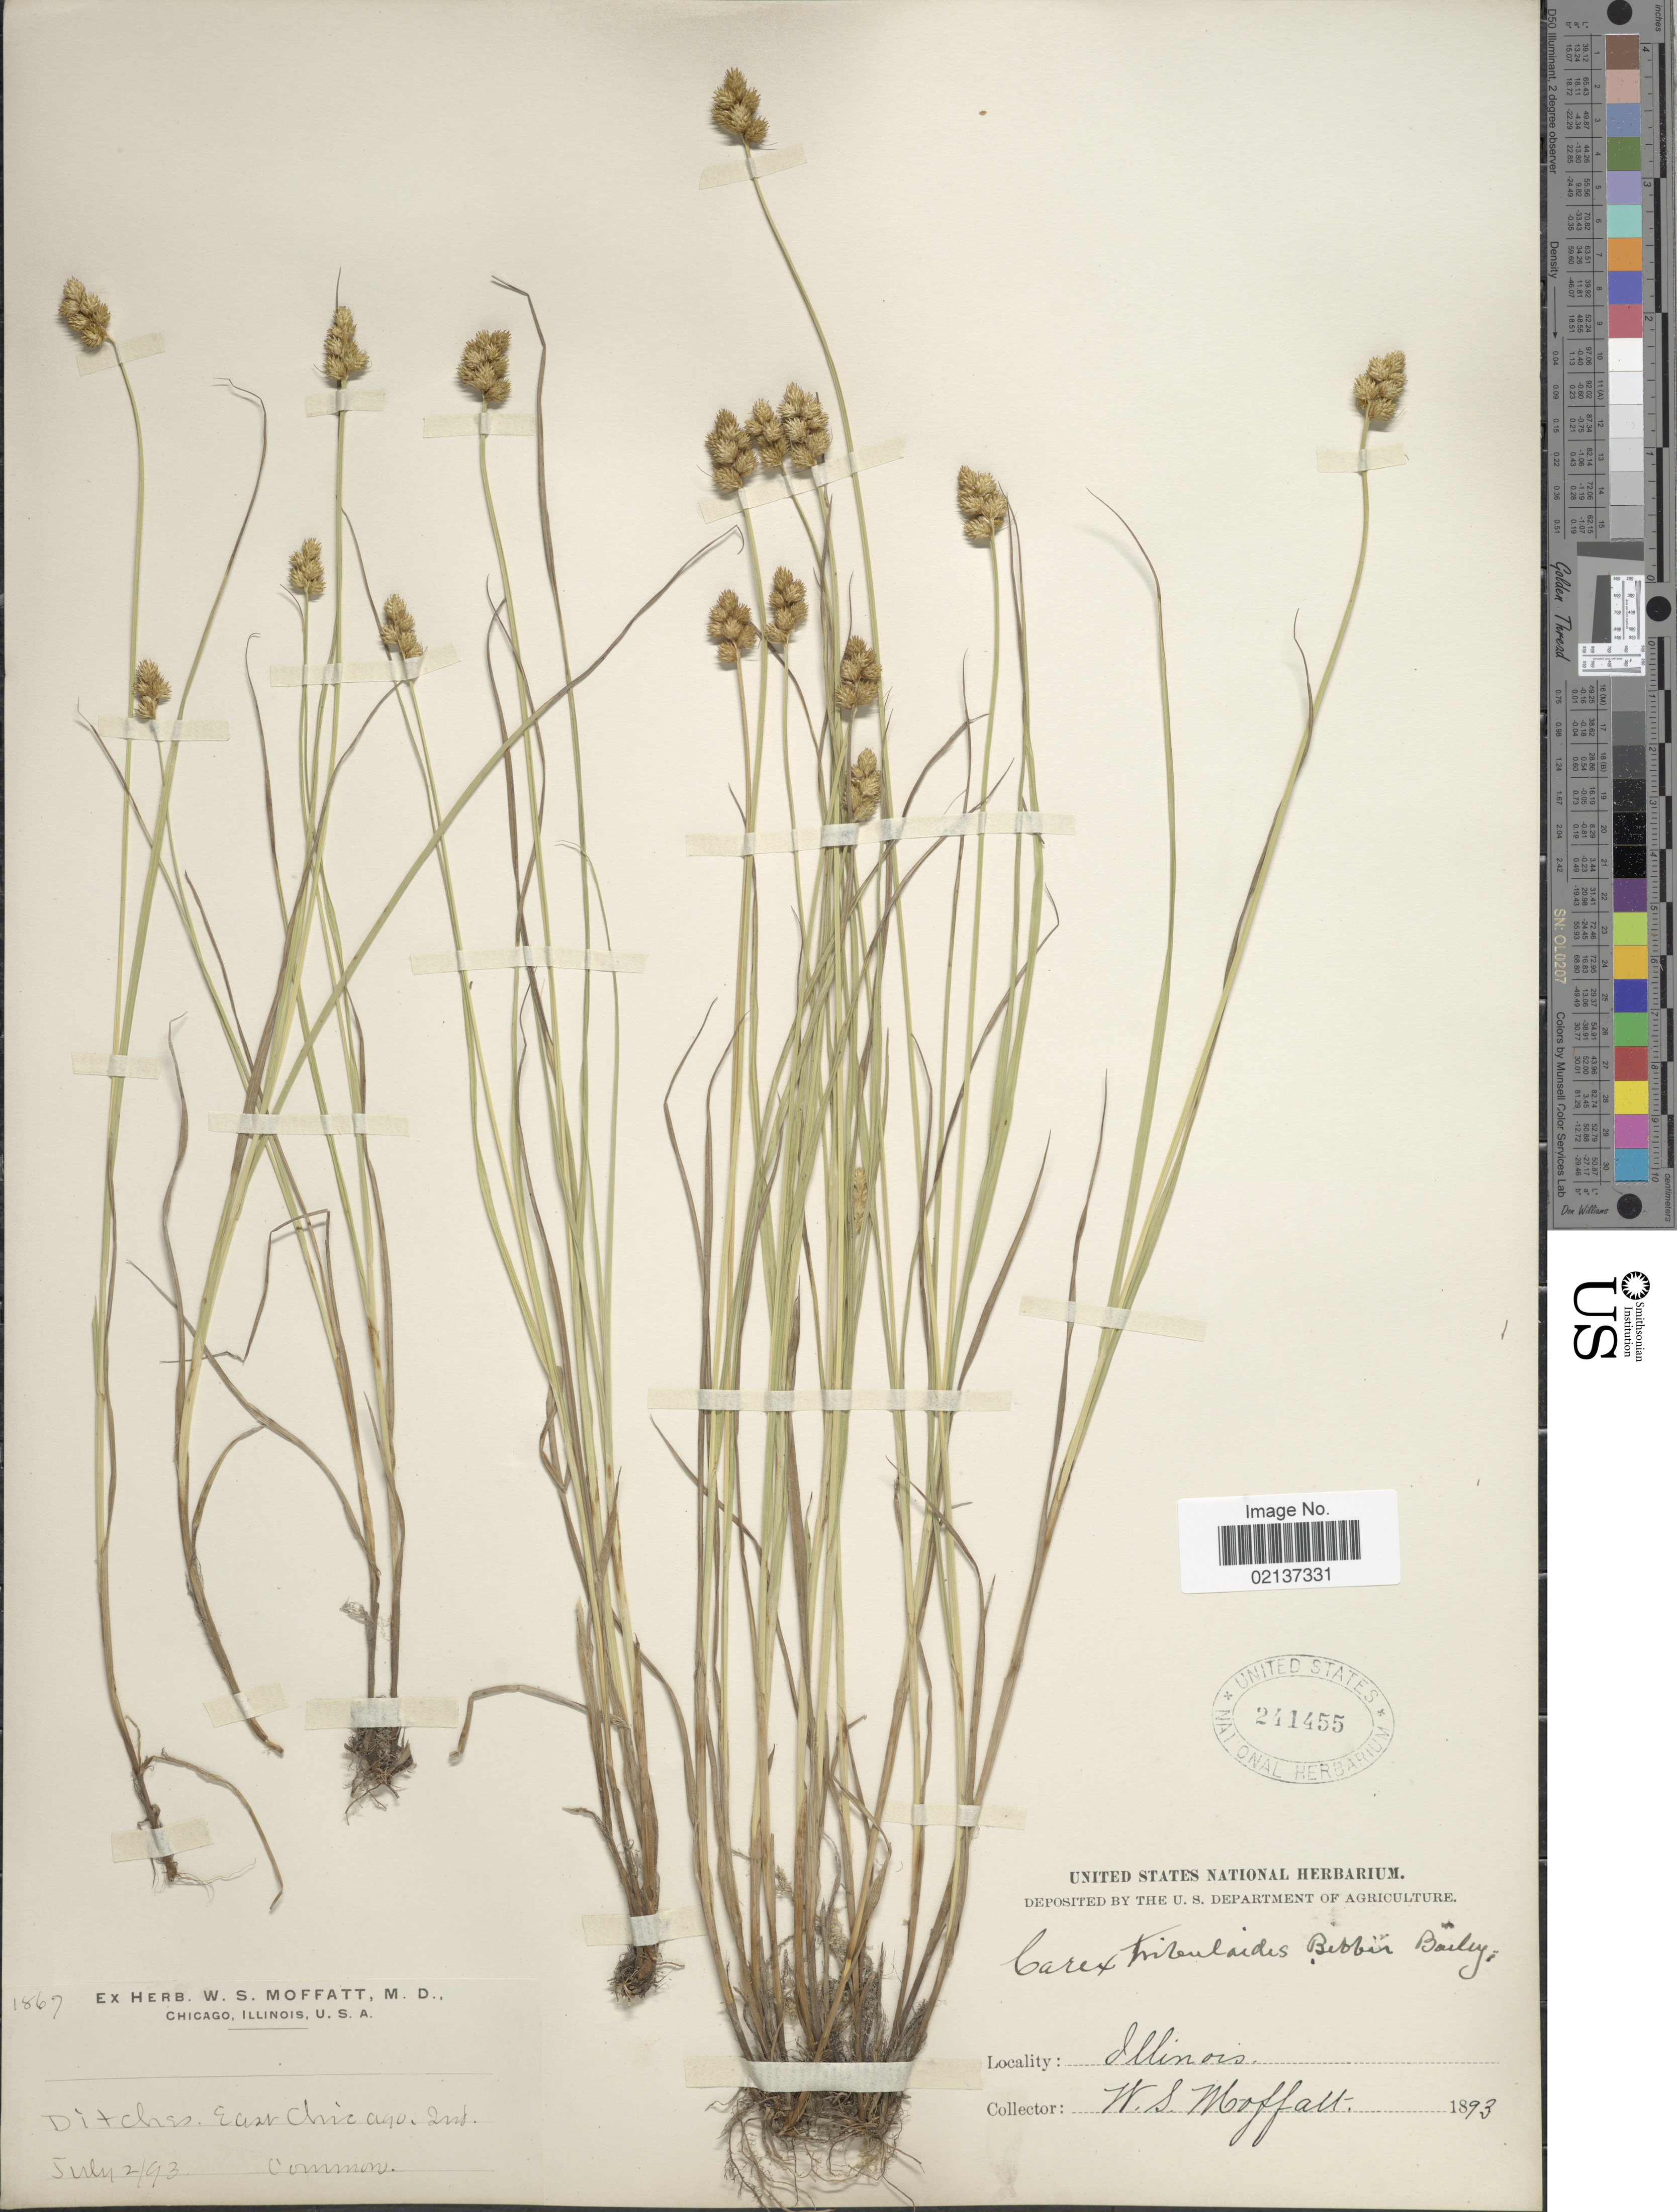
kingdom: Plantae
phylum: Tracheophyta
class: Liliopsida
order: Poales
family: Cyperaceae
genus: Carex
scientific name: Carex bebbii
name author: (L.H. Bailey) Olney ex Fernald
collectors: W. Moffatt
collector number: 1867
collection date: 1893-07-02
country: United States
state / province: Illinois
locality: East Chicago, 2nd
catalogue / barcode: US 241455